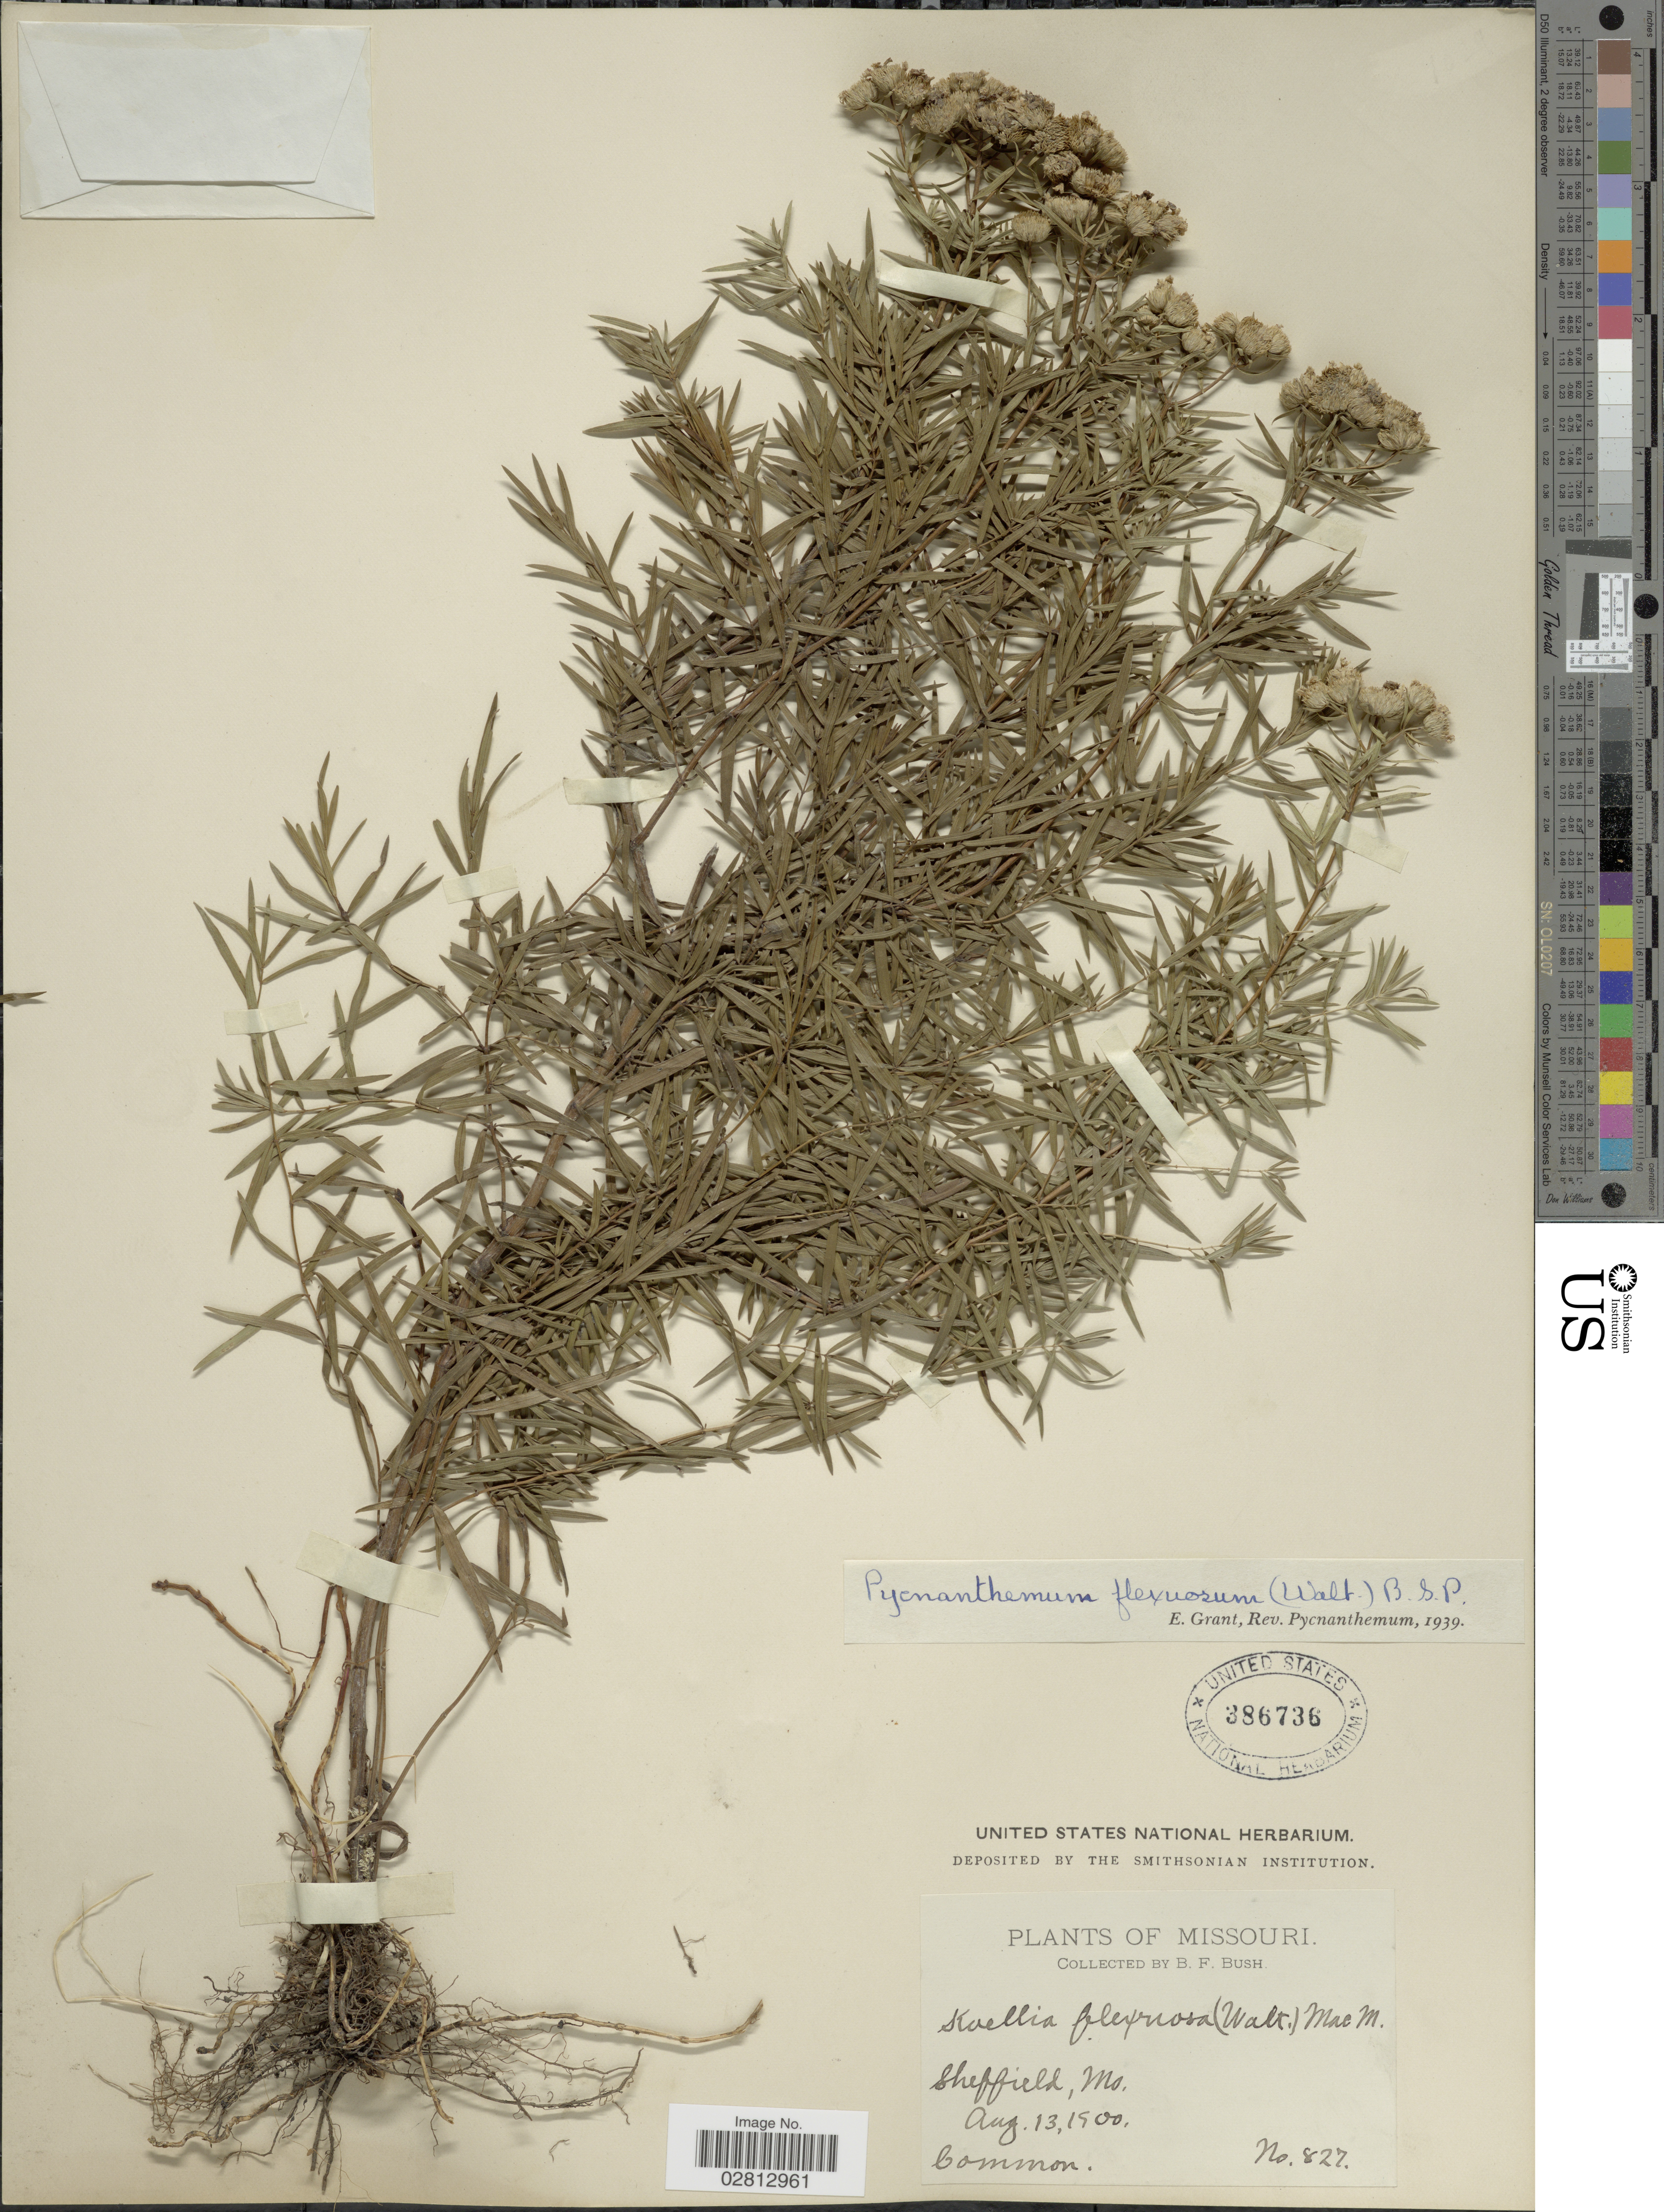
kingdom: Plantae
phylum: Tracheophyta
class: Magnoliopsida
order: Lamiales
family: Lamiaceae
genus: Pycnanthemum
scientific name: Pycnanthemum tenuifolium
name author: Schrad.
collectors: B. F. Bush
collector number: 827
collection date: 1900-08-13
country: United States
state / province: Missouri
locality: Sheffield.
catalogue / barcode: US 386736